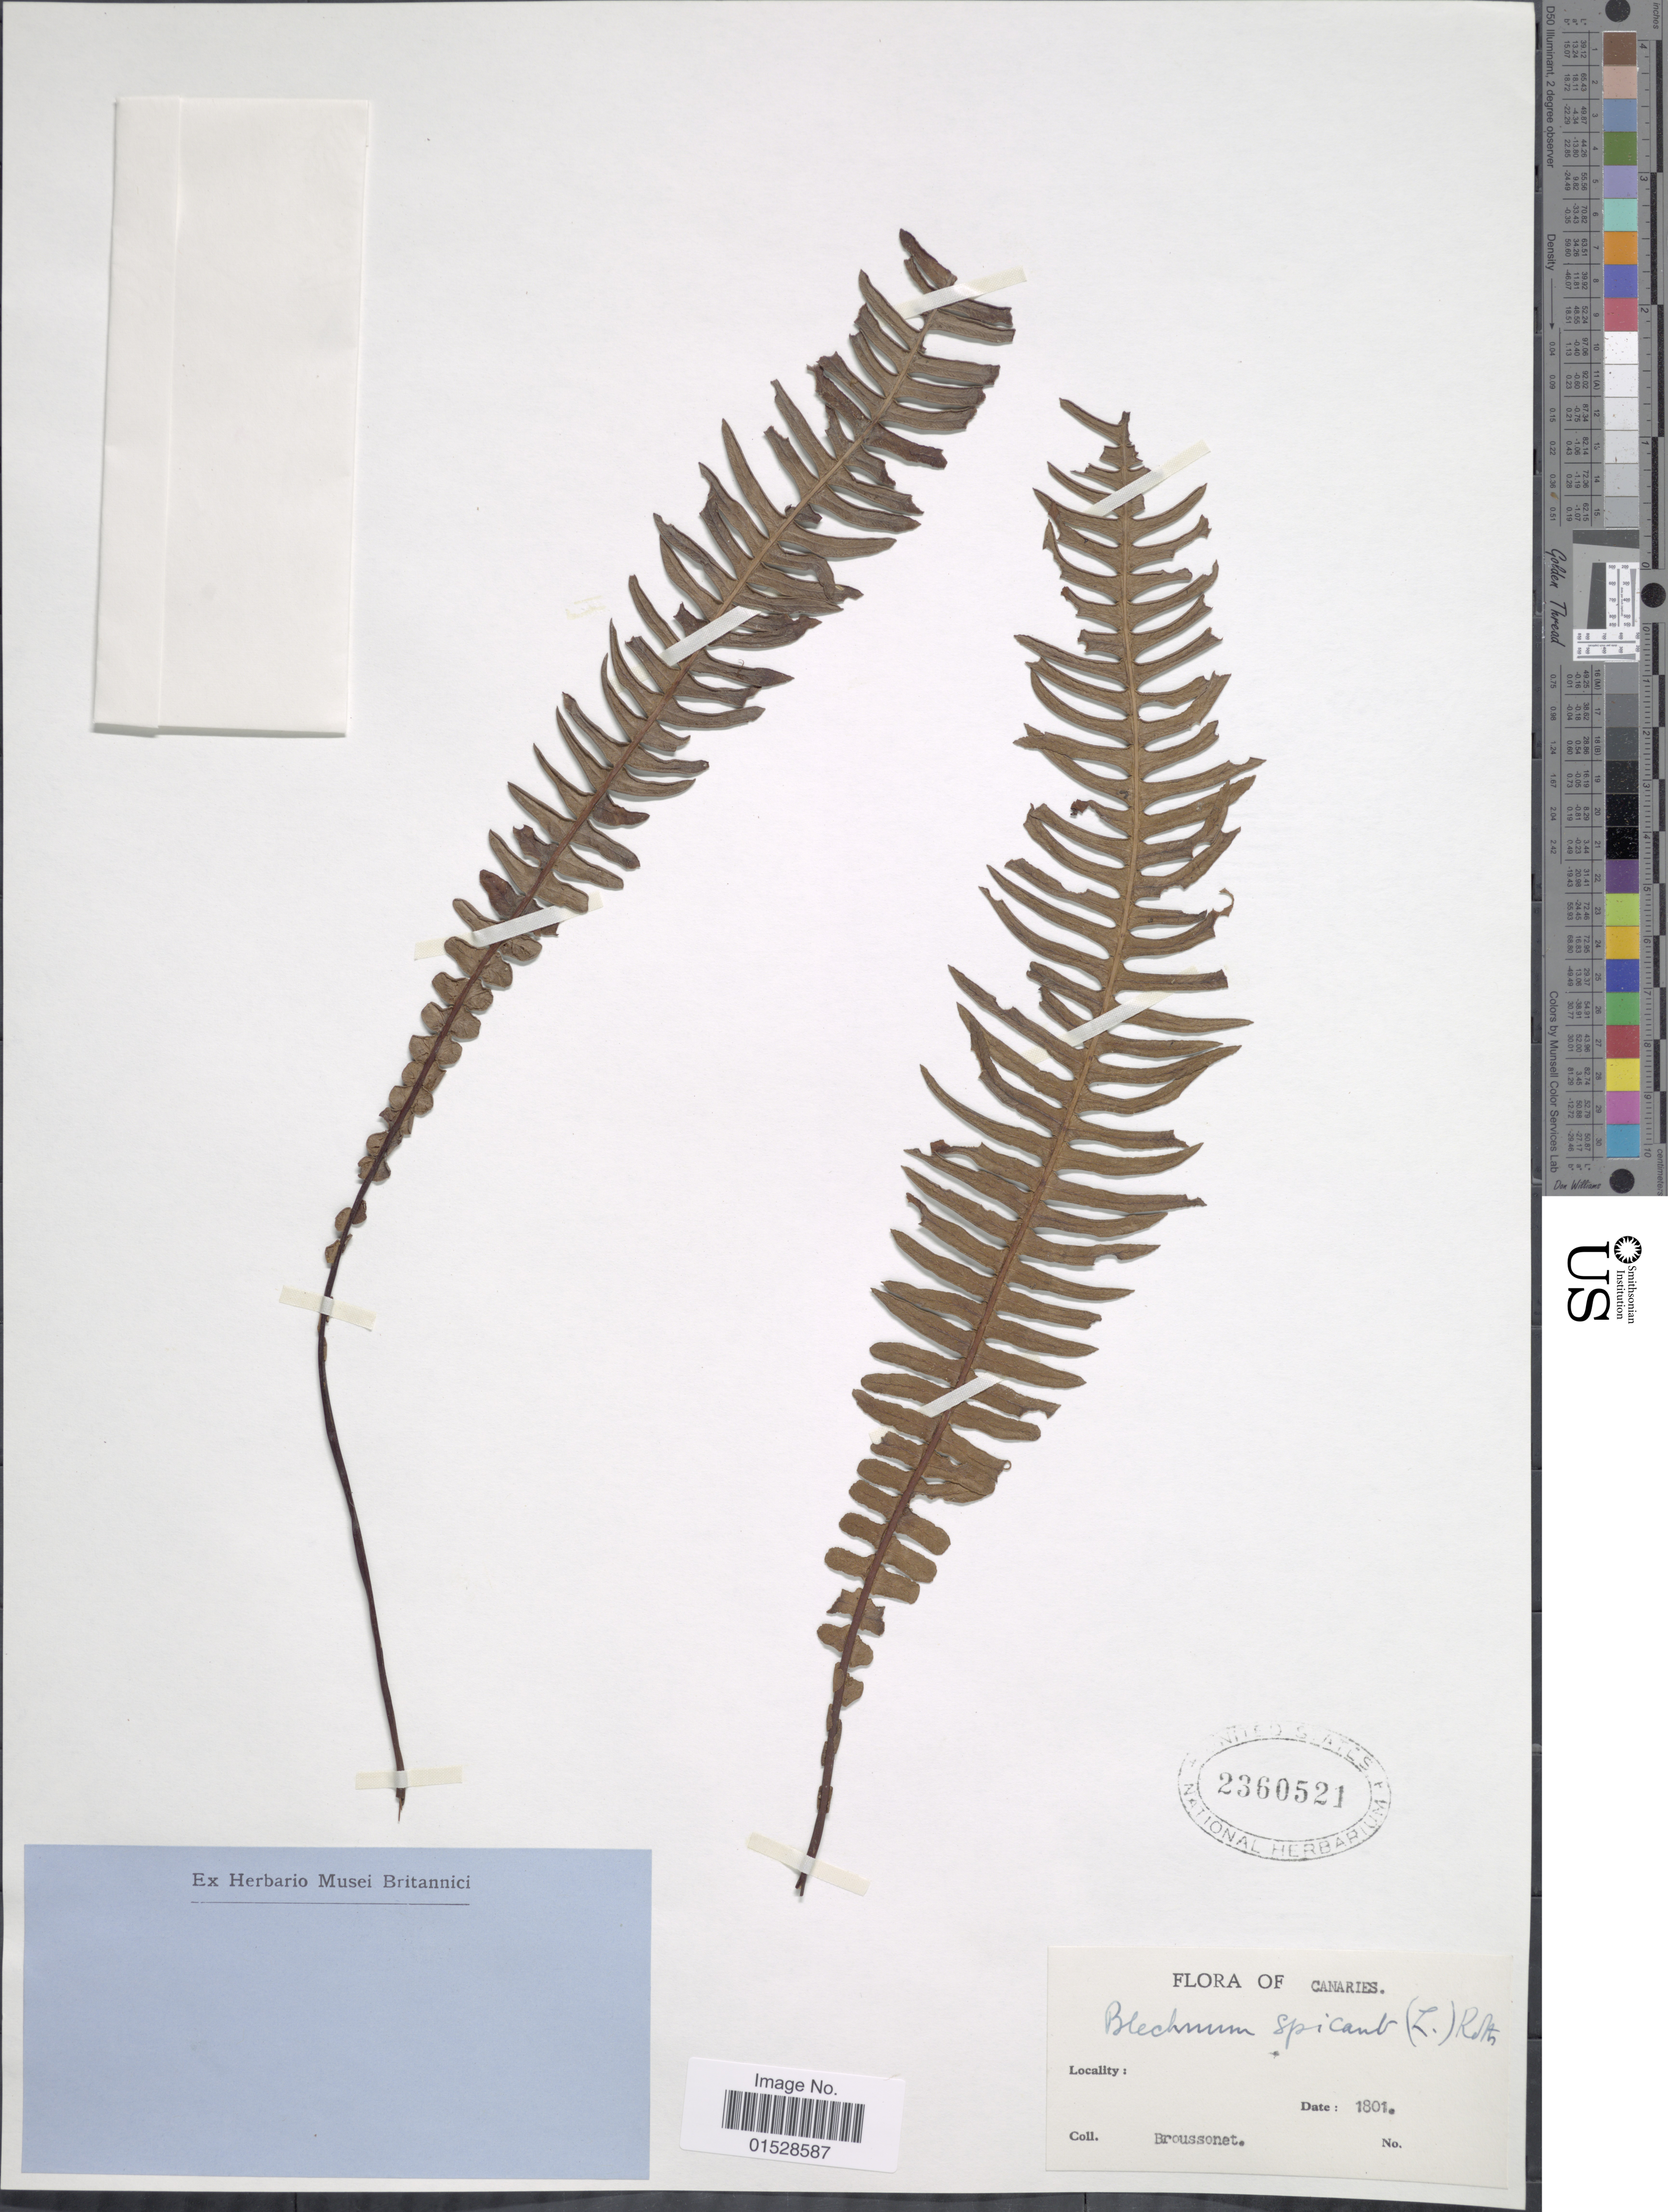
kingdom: Plantae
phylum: Tracheophyta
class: Polypodiopsida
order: Polypodiales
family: Blechnaceae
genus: Blechnum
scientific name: Blechnum spicant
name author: (L.) Sm.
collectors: P. Broussonet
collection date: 1801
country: Spain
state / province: Canarias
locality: Canaries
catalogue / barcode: US 2360521